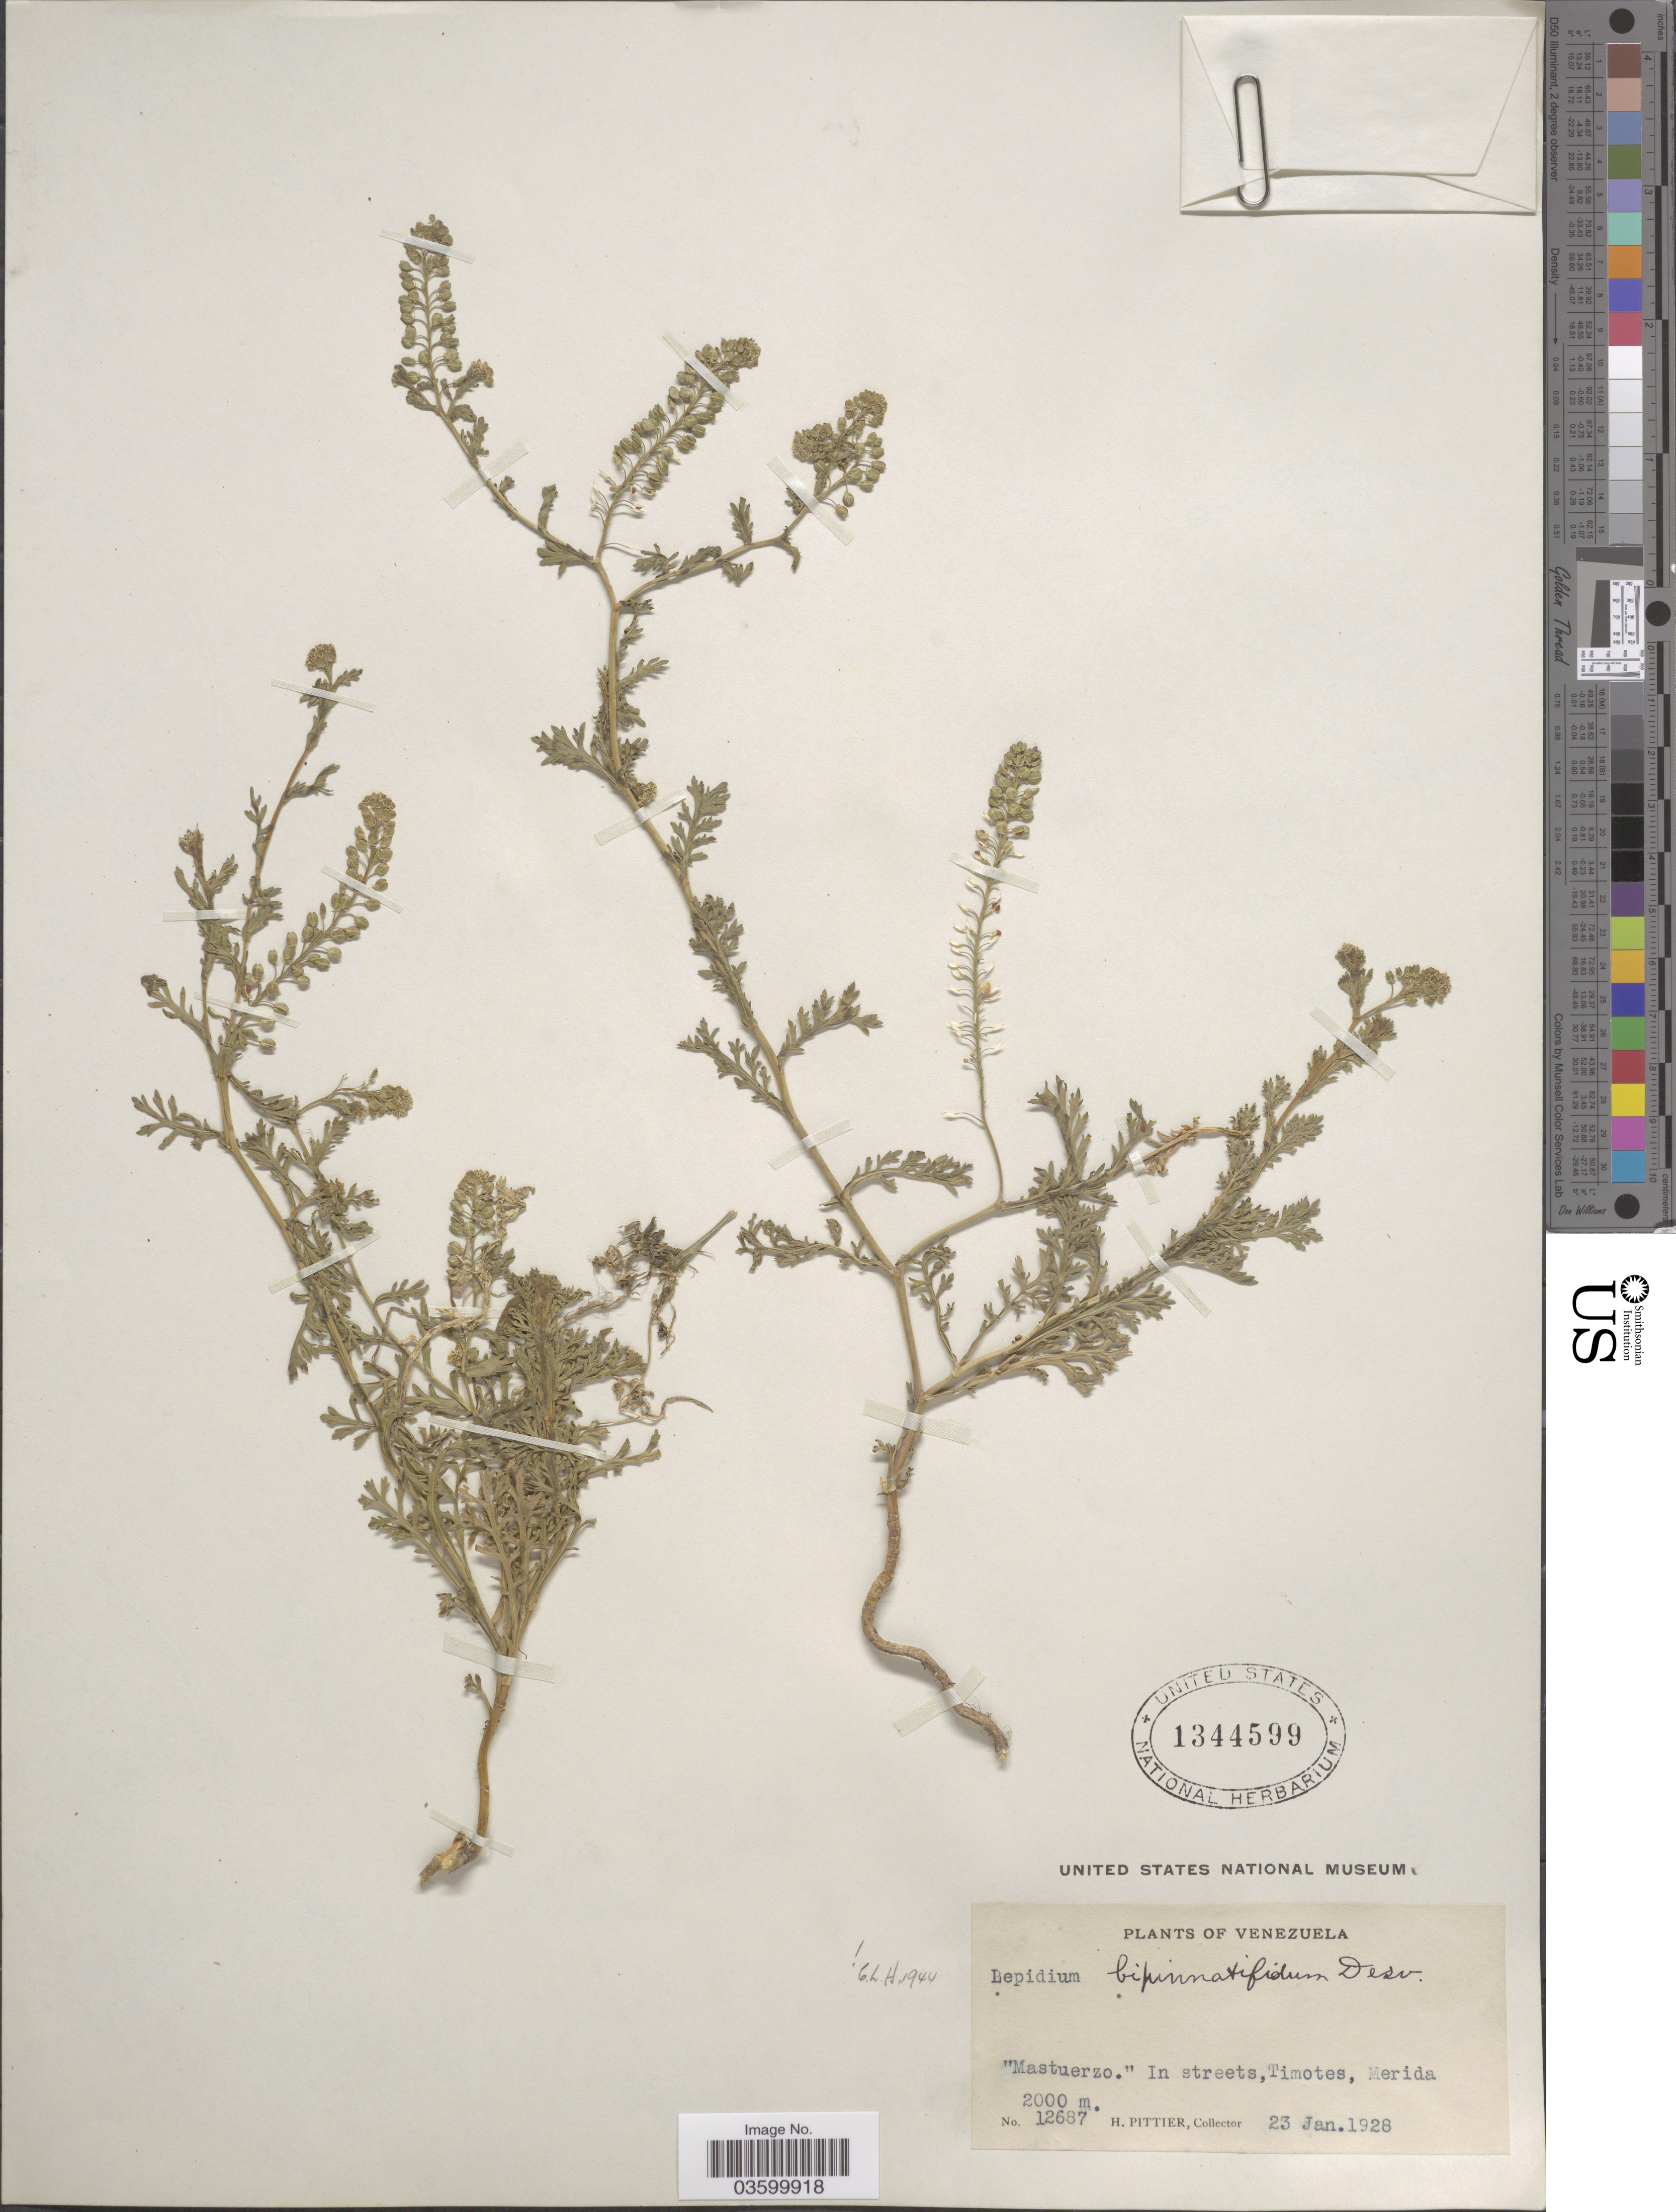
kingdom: Plantae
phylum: Tracheophyta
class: Magnoliopsida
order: Brassicales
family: Brassicaceae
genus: Lepidium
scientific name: Lepidium bipinnatifidum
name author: Desv.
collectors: H. F. Pittier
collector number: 12687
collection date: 1928-01-23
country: Venezuela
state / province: Mérida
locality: In streets, Timotes.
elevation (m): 2000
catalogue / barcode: US 1344599